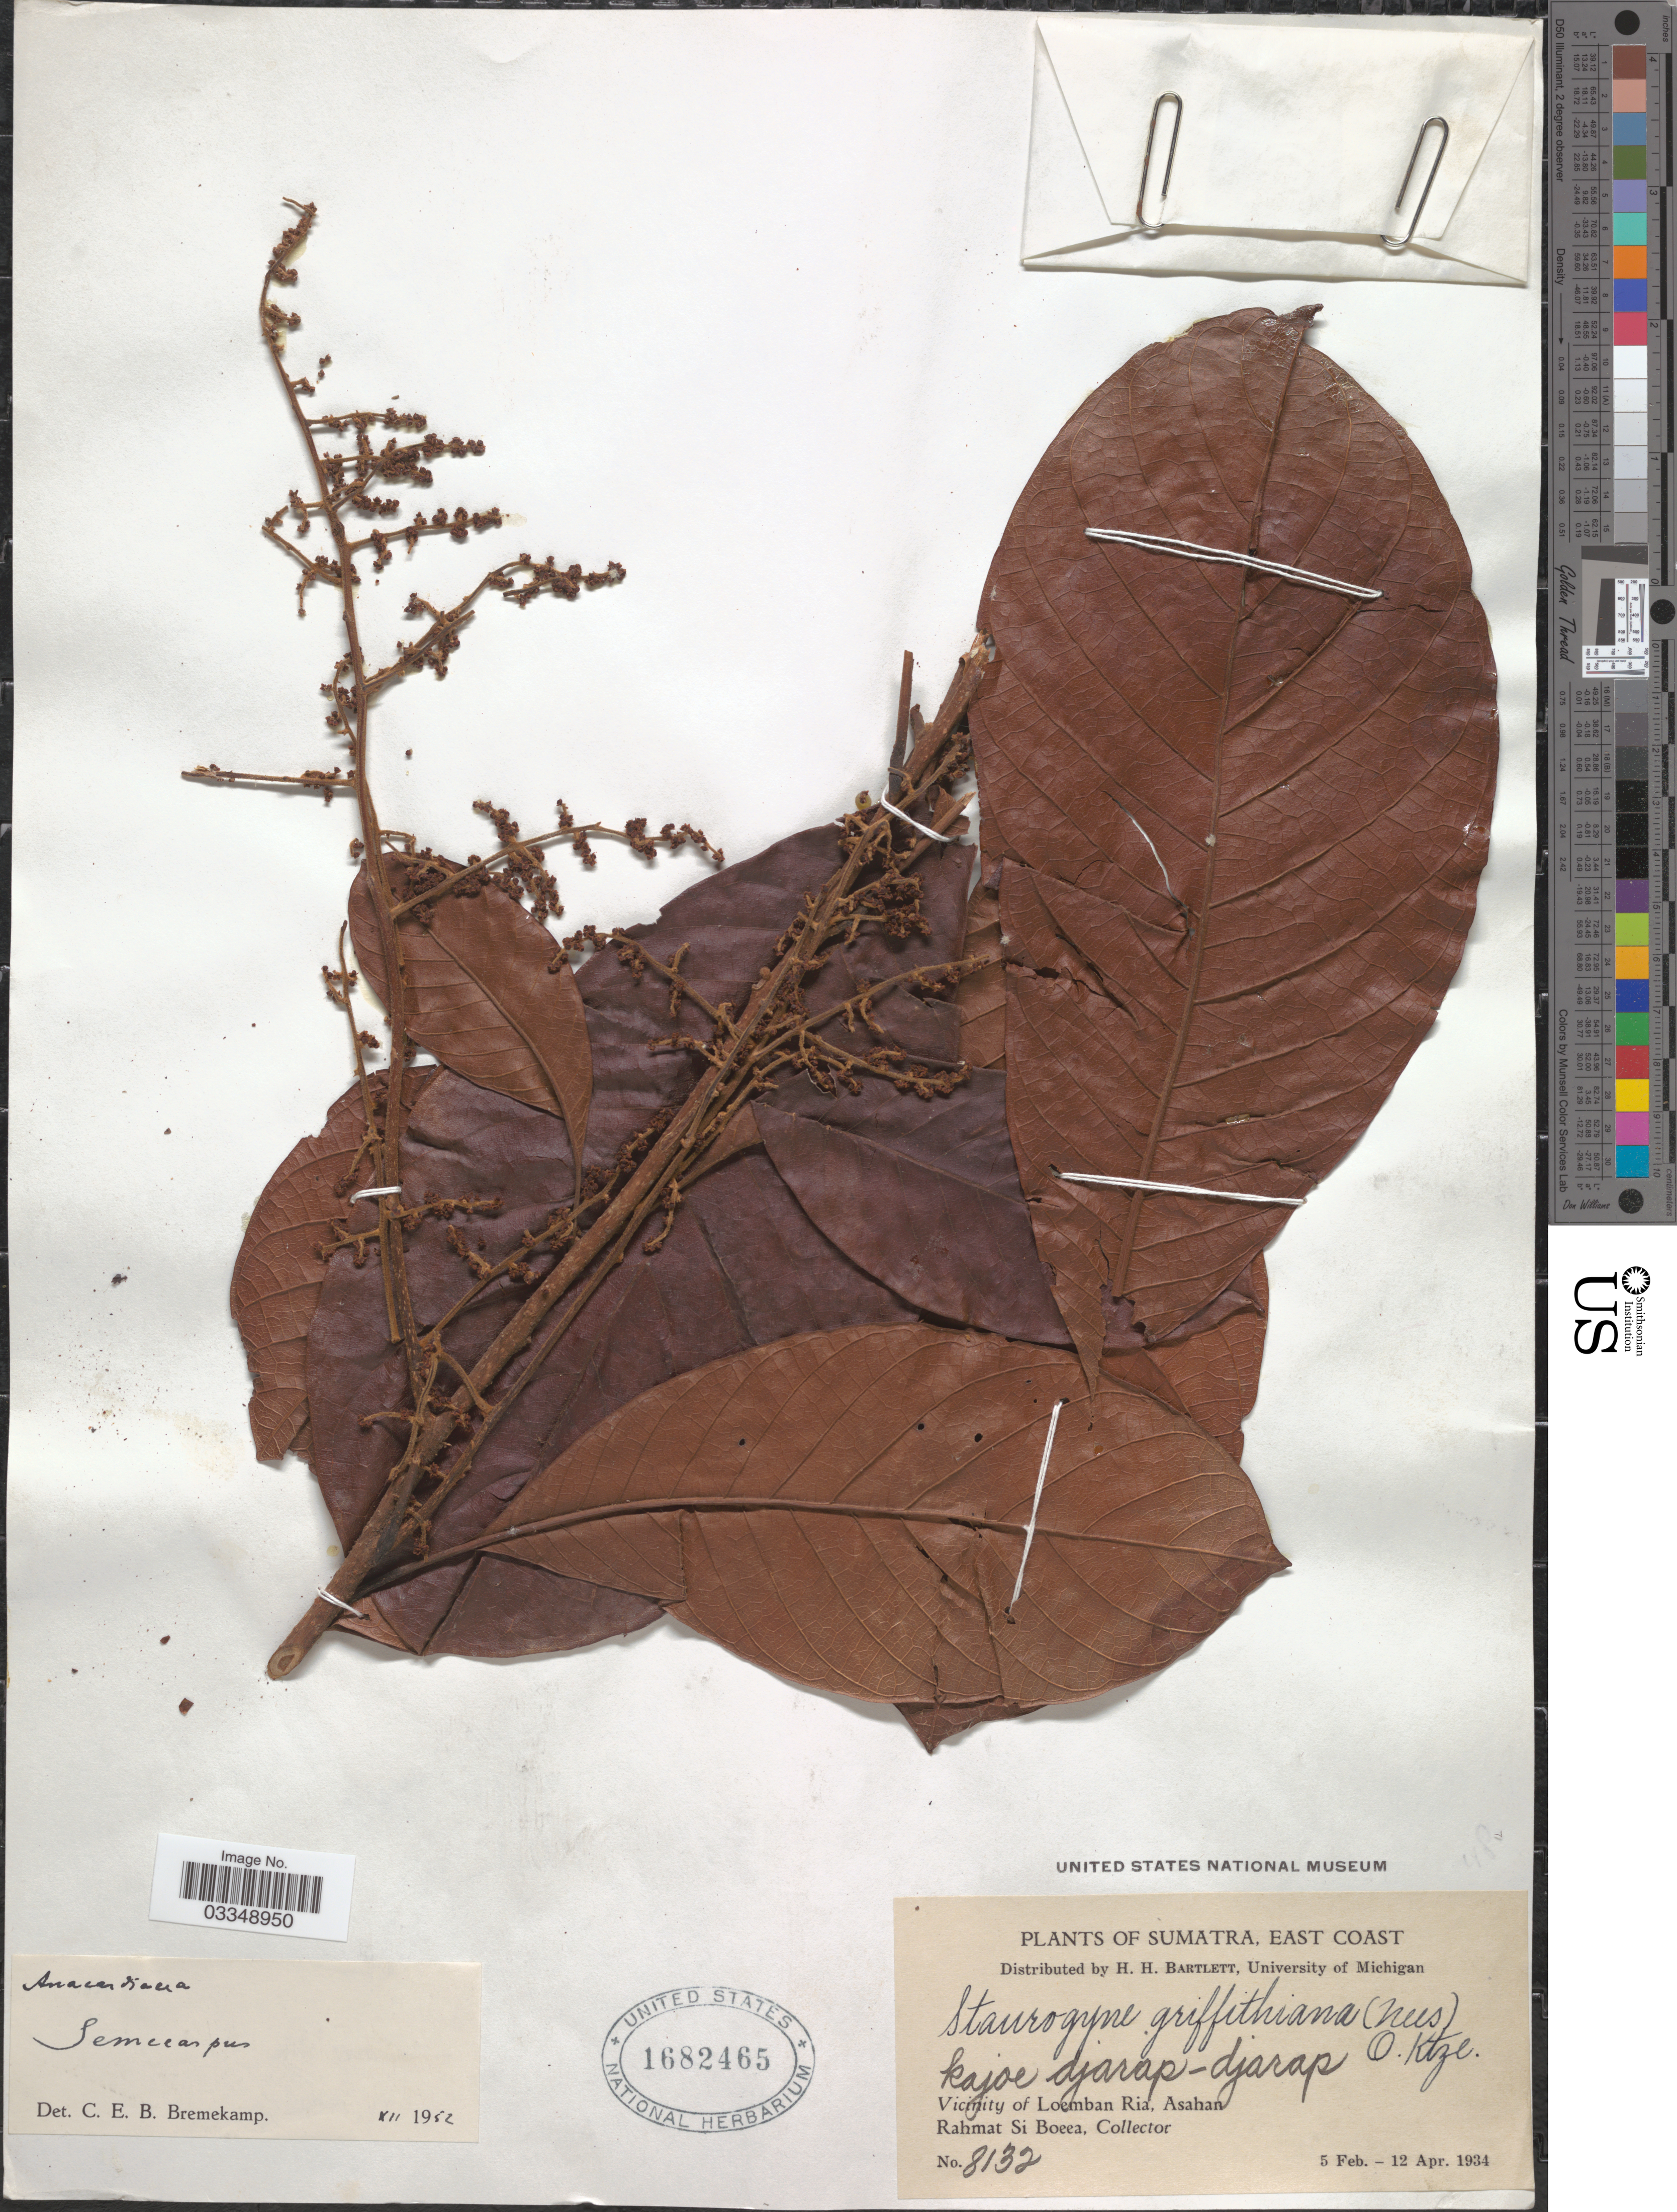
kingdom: Plantae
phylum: Tracheophyta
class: Magnoliopsida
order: Sapindales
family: Anacardiaceae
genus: Semecarpus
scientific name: Semecarpus sp.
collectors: Rahmat Si Boeea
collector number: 8132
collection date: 1934-02-05/1934-04-12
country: Indonesia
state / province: Sumatra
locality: East Coast. Vicinity of Loemban Ria, Asahan.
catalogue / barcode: US 1682465